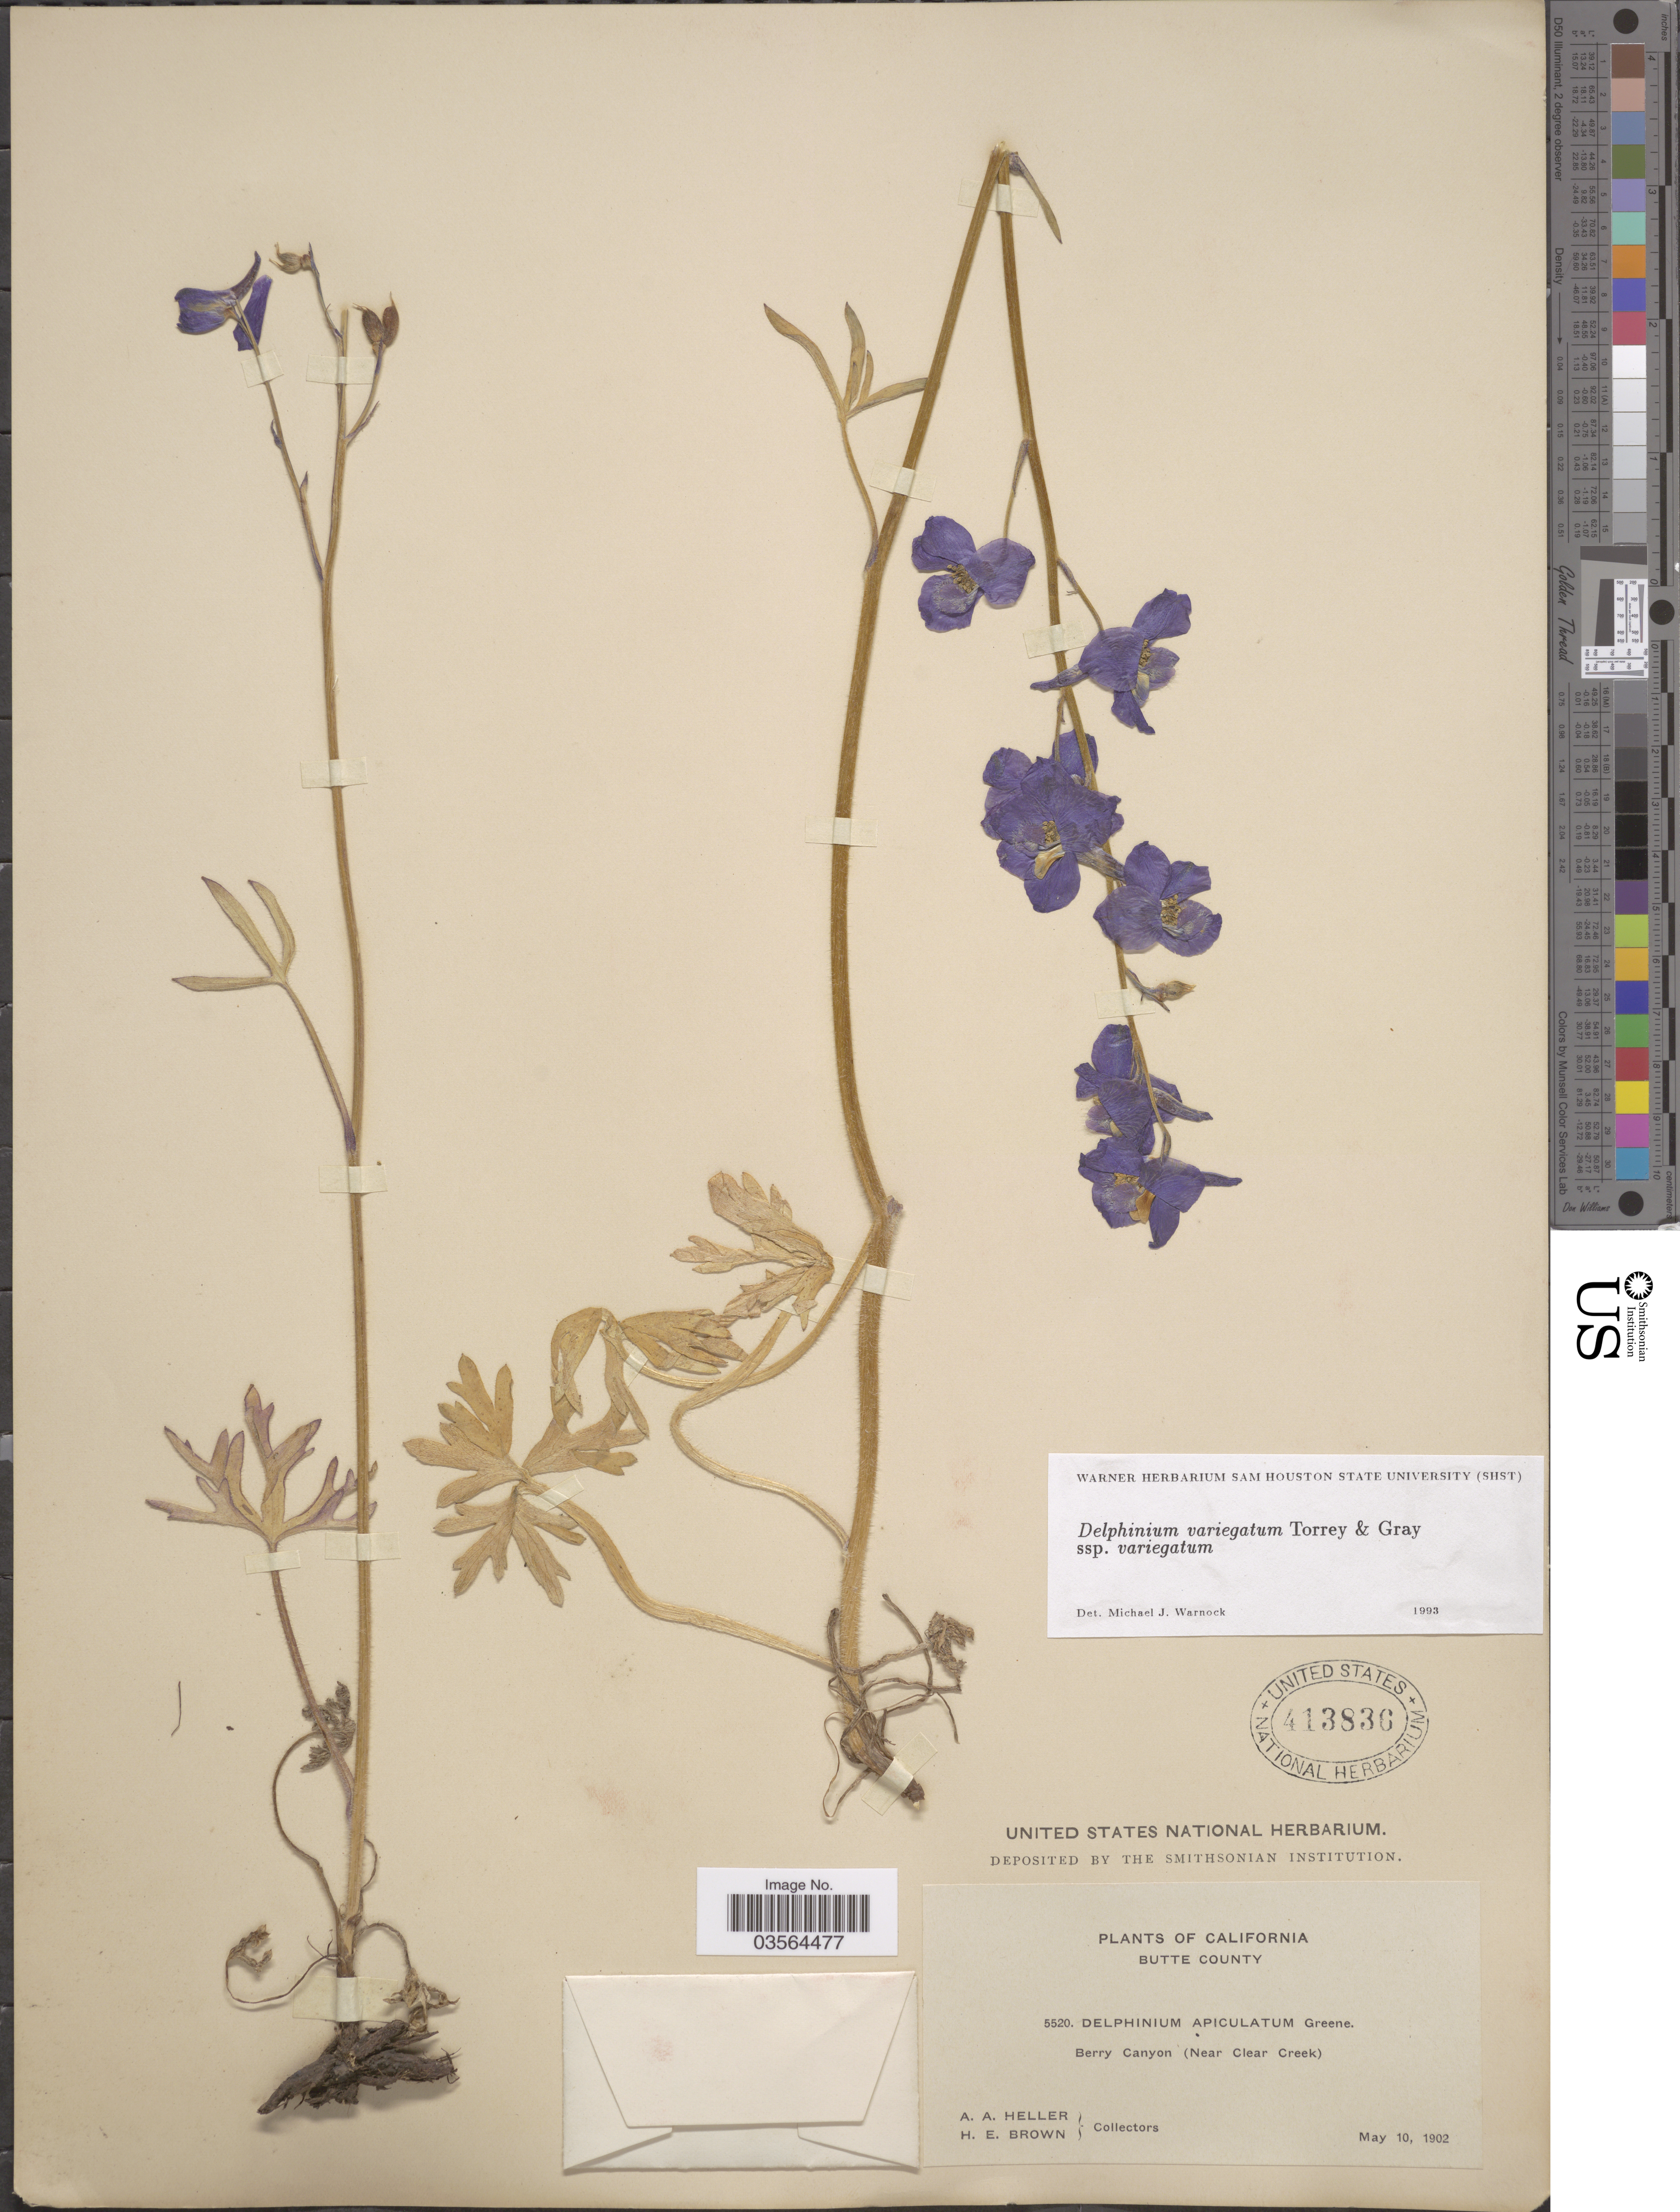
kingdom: Plantae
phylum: Tracheophyta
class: Magnoliopsida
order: Ranunculales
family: Ranunculaceae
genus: Delphinium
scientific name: Delphinium variegatum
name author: Torr. & A. Gray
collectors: A. A. Heller & H. E. Brown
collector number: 5520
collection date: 1902-05-10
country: United States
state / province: California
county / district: Butte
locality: Butte County. Berry Canyon (Near Clear Creek).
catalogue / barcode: US 413836